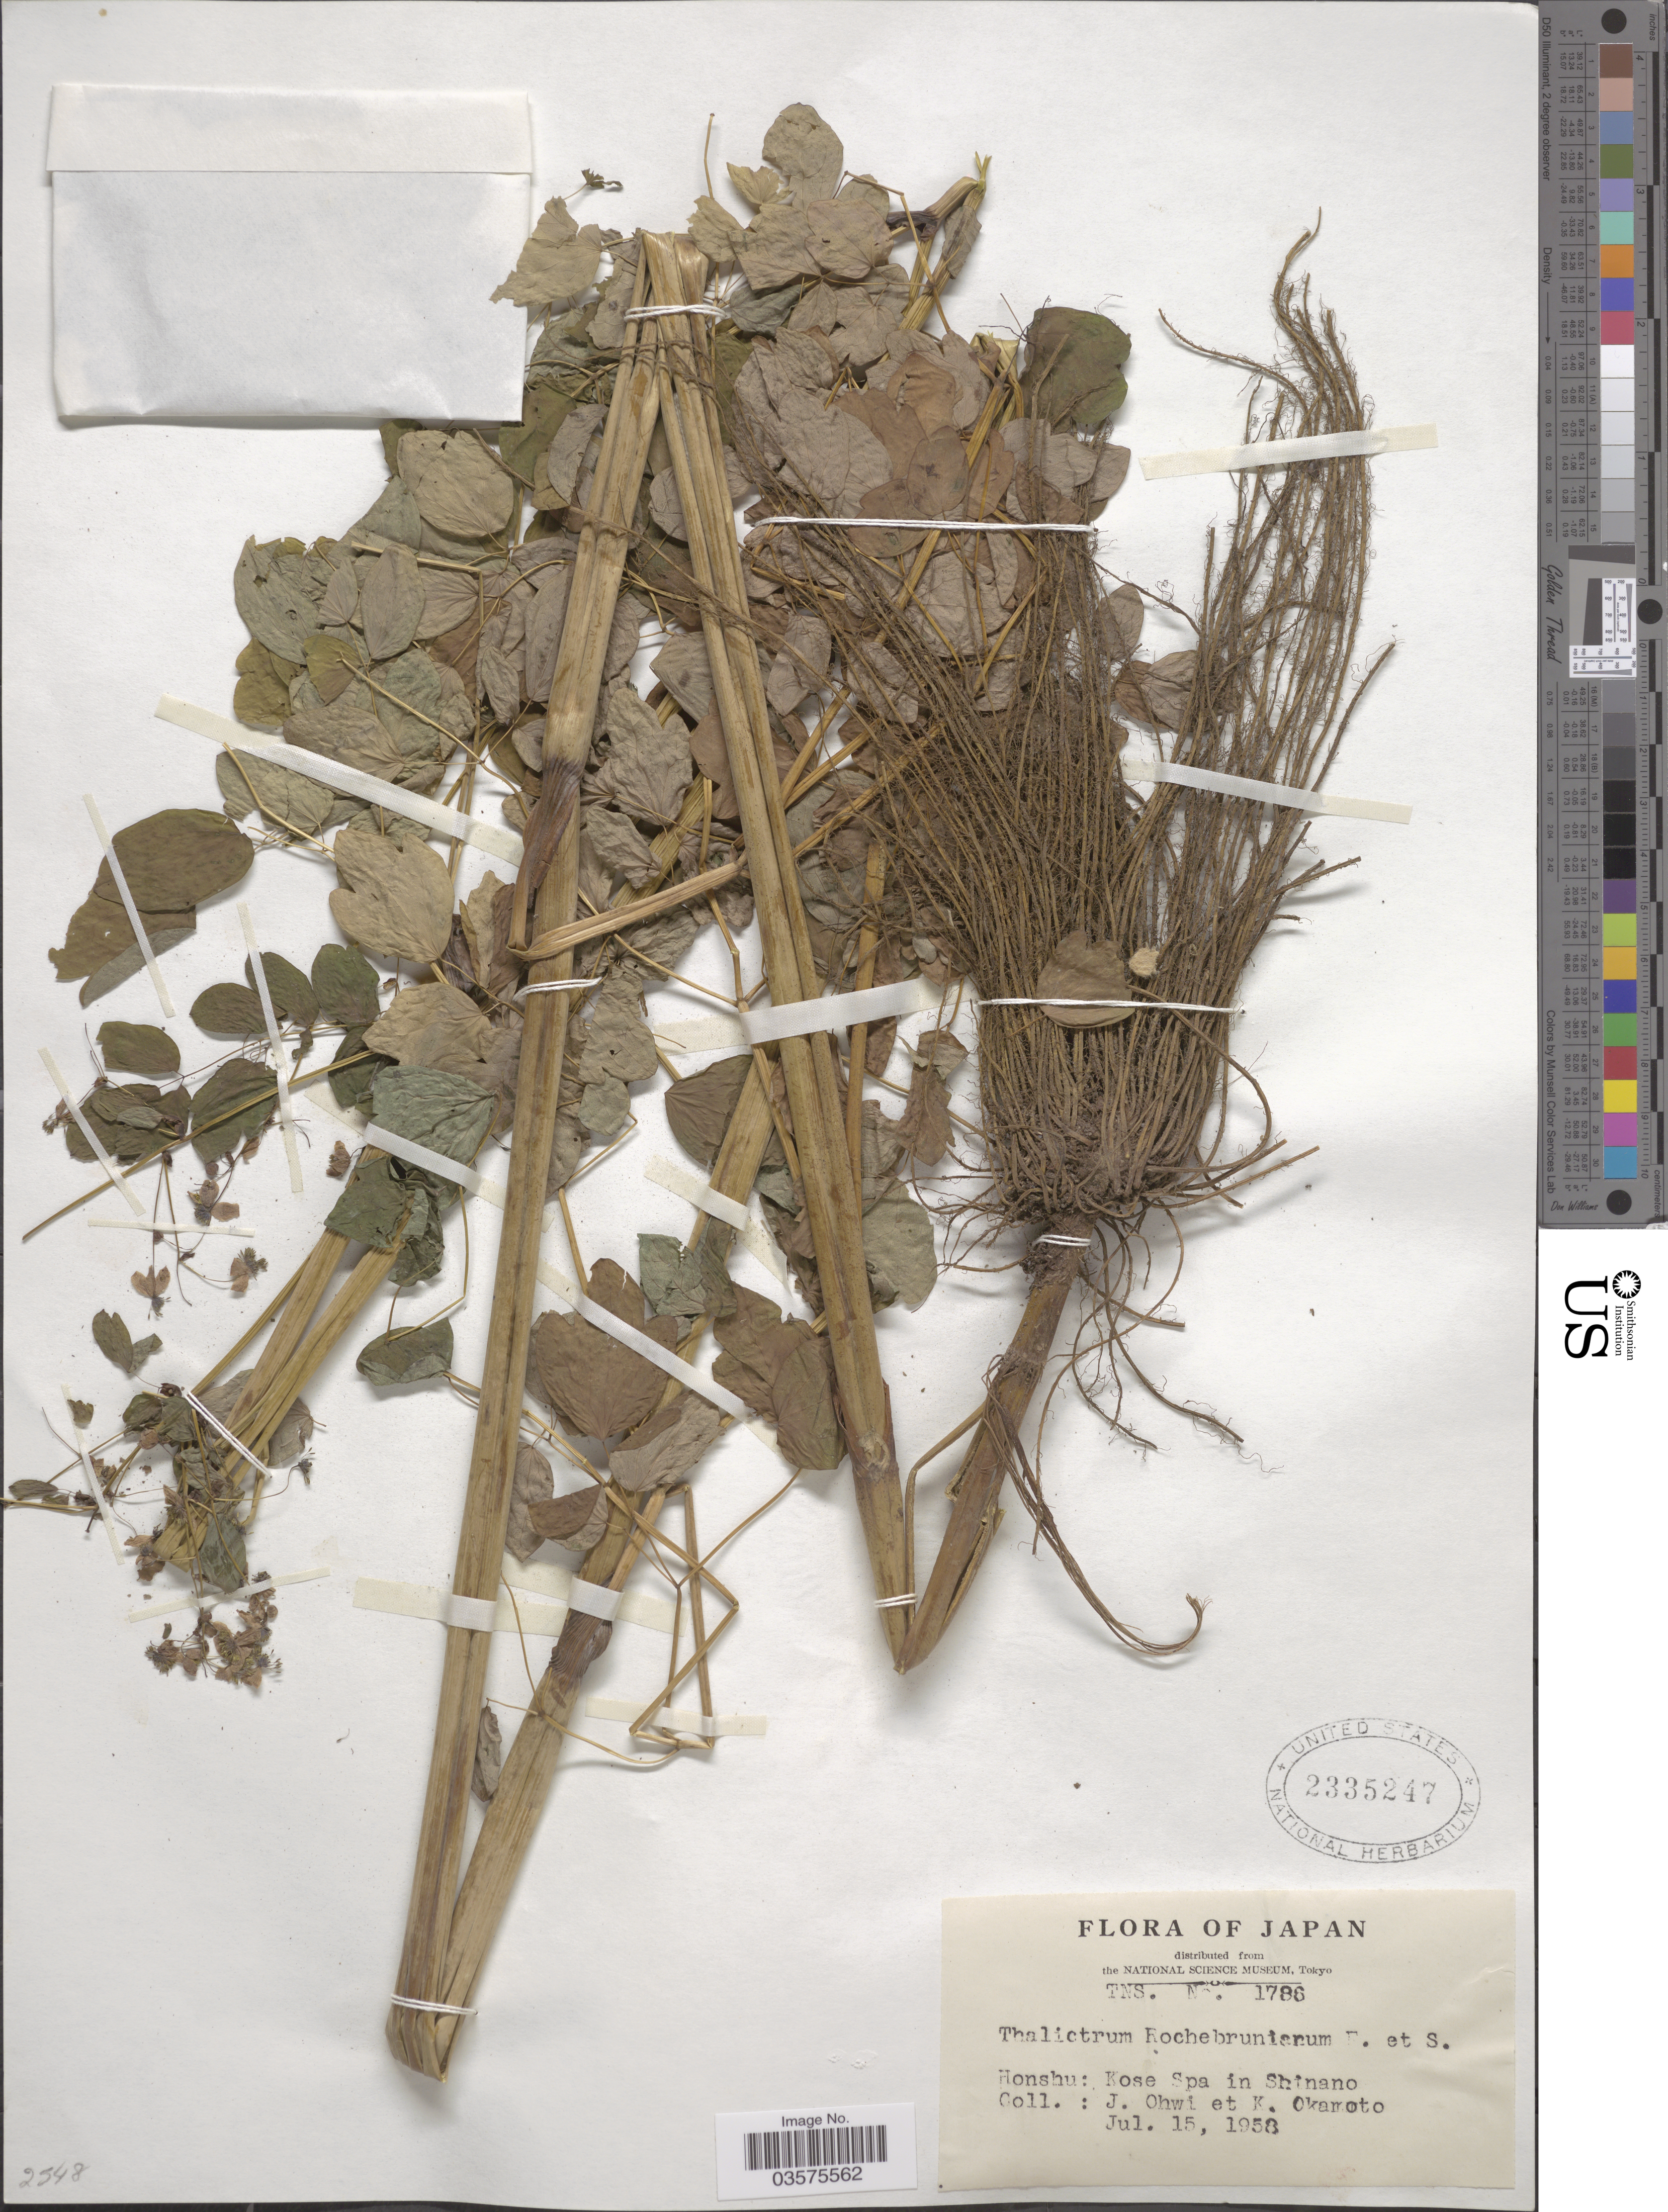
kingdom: Plantae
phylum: Tracheophyta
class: Magnoliopsida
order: Ranunculales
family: Ranunculaceae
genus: Thalictrum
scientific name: Thalictrum rochebrunnianum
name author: Franch. & Sav.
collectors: J. Ohwi & K. Okamoto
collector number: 1786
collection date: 1958-07-15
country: Japan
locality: Honshu: Kose Spa in Shinano.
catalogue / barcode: US 2335247